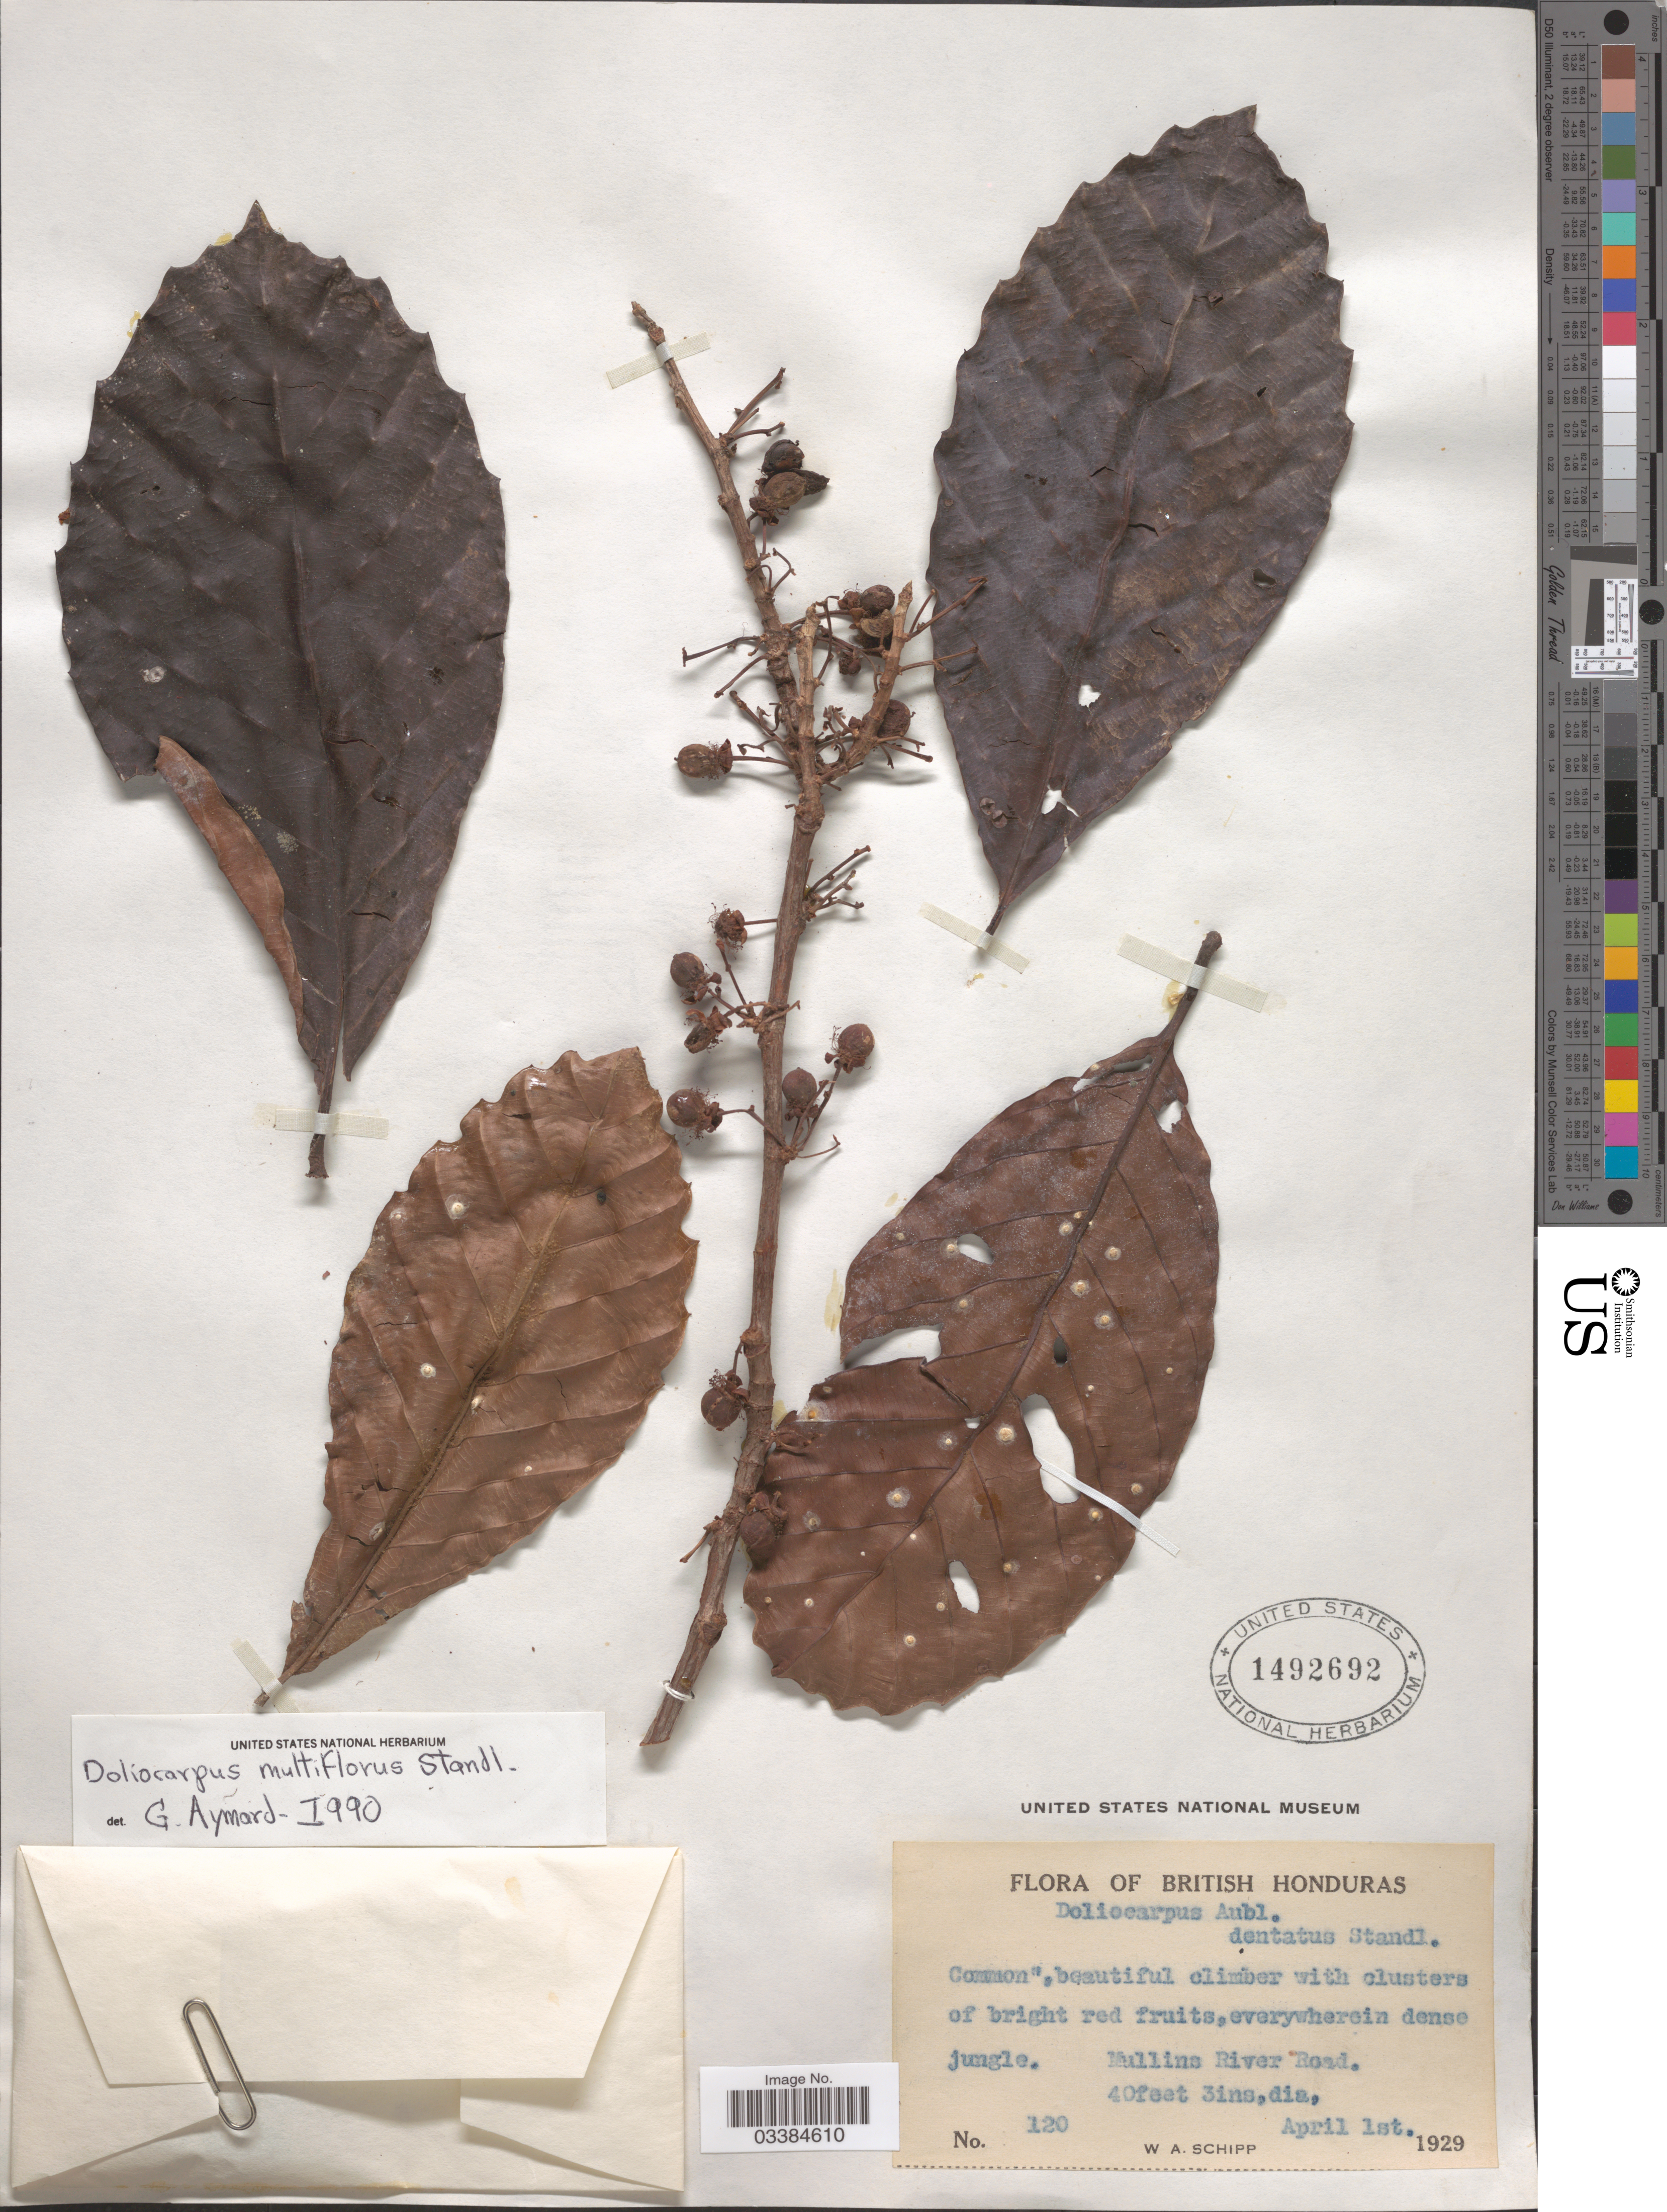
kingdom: Plantae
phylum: Tracheophyta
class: Magnoliopsida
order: Dilleniales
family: Dilleniaceae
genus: Doliocarpus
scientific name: Doliocarpus multiflorus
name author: Standl.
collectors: W. Schipp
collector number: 120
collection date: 1929-04-01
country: Belize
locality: British Honduras. Mullins River Road.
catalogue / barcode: US 1492692